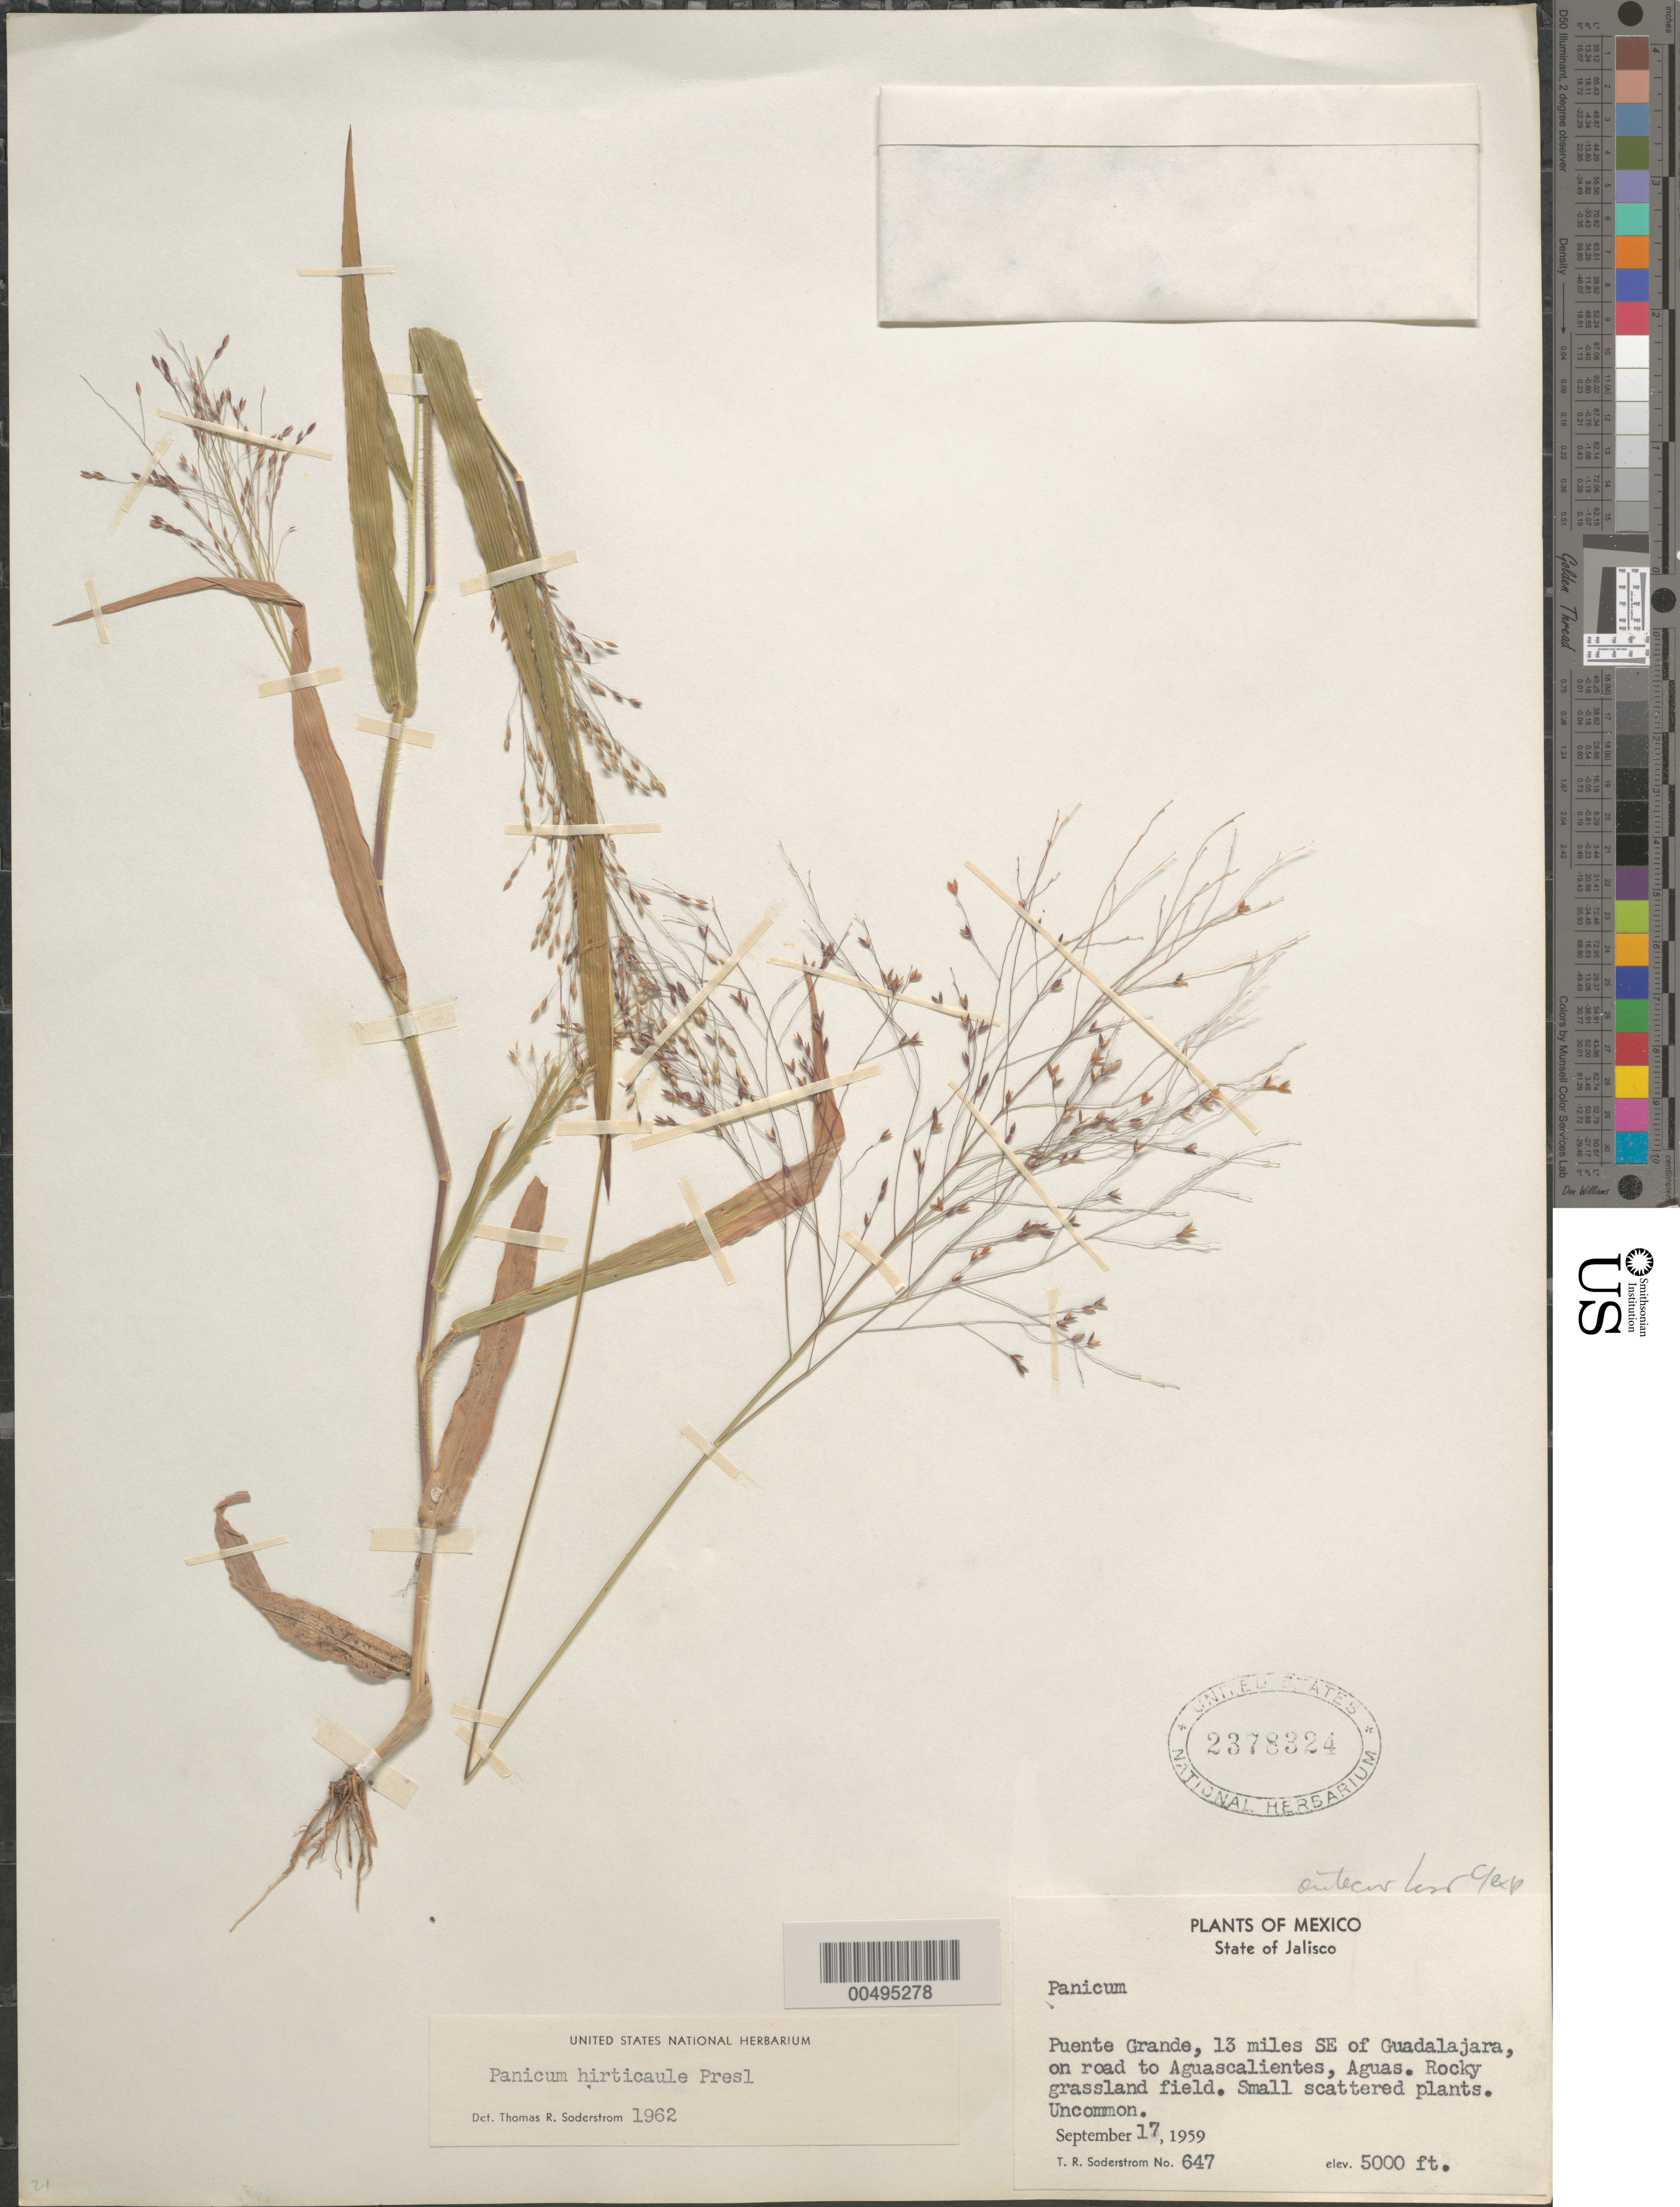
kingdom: Plantae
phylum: Tracheophyta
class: Liliopsida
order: Poales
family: Poaceae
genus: Panicum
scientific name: Panicum hirticaule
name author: J. Presl in C. Presl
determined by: Soderstrom, T. R.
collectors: T. R. Soderstrom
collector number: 647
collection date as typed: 17 Sep 1959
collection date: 1959-09-17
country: Mexico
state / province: Jalisco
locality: Puente Grande, 13 mi SE of Guadalajara, on rd to Aguascalientes, AC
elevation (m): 1524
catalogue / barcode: US 2378324